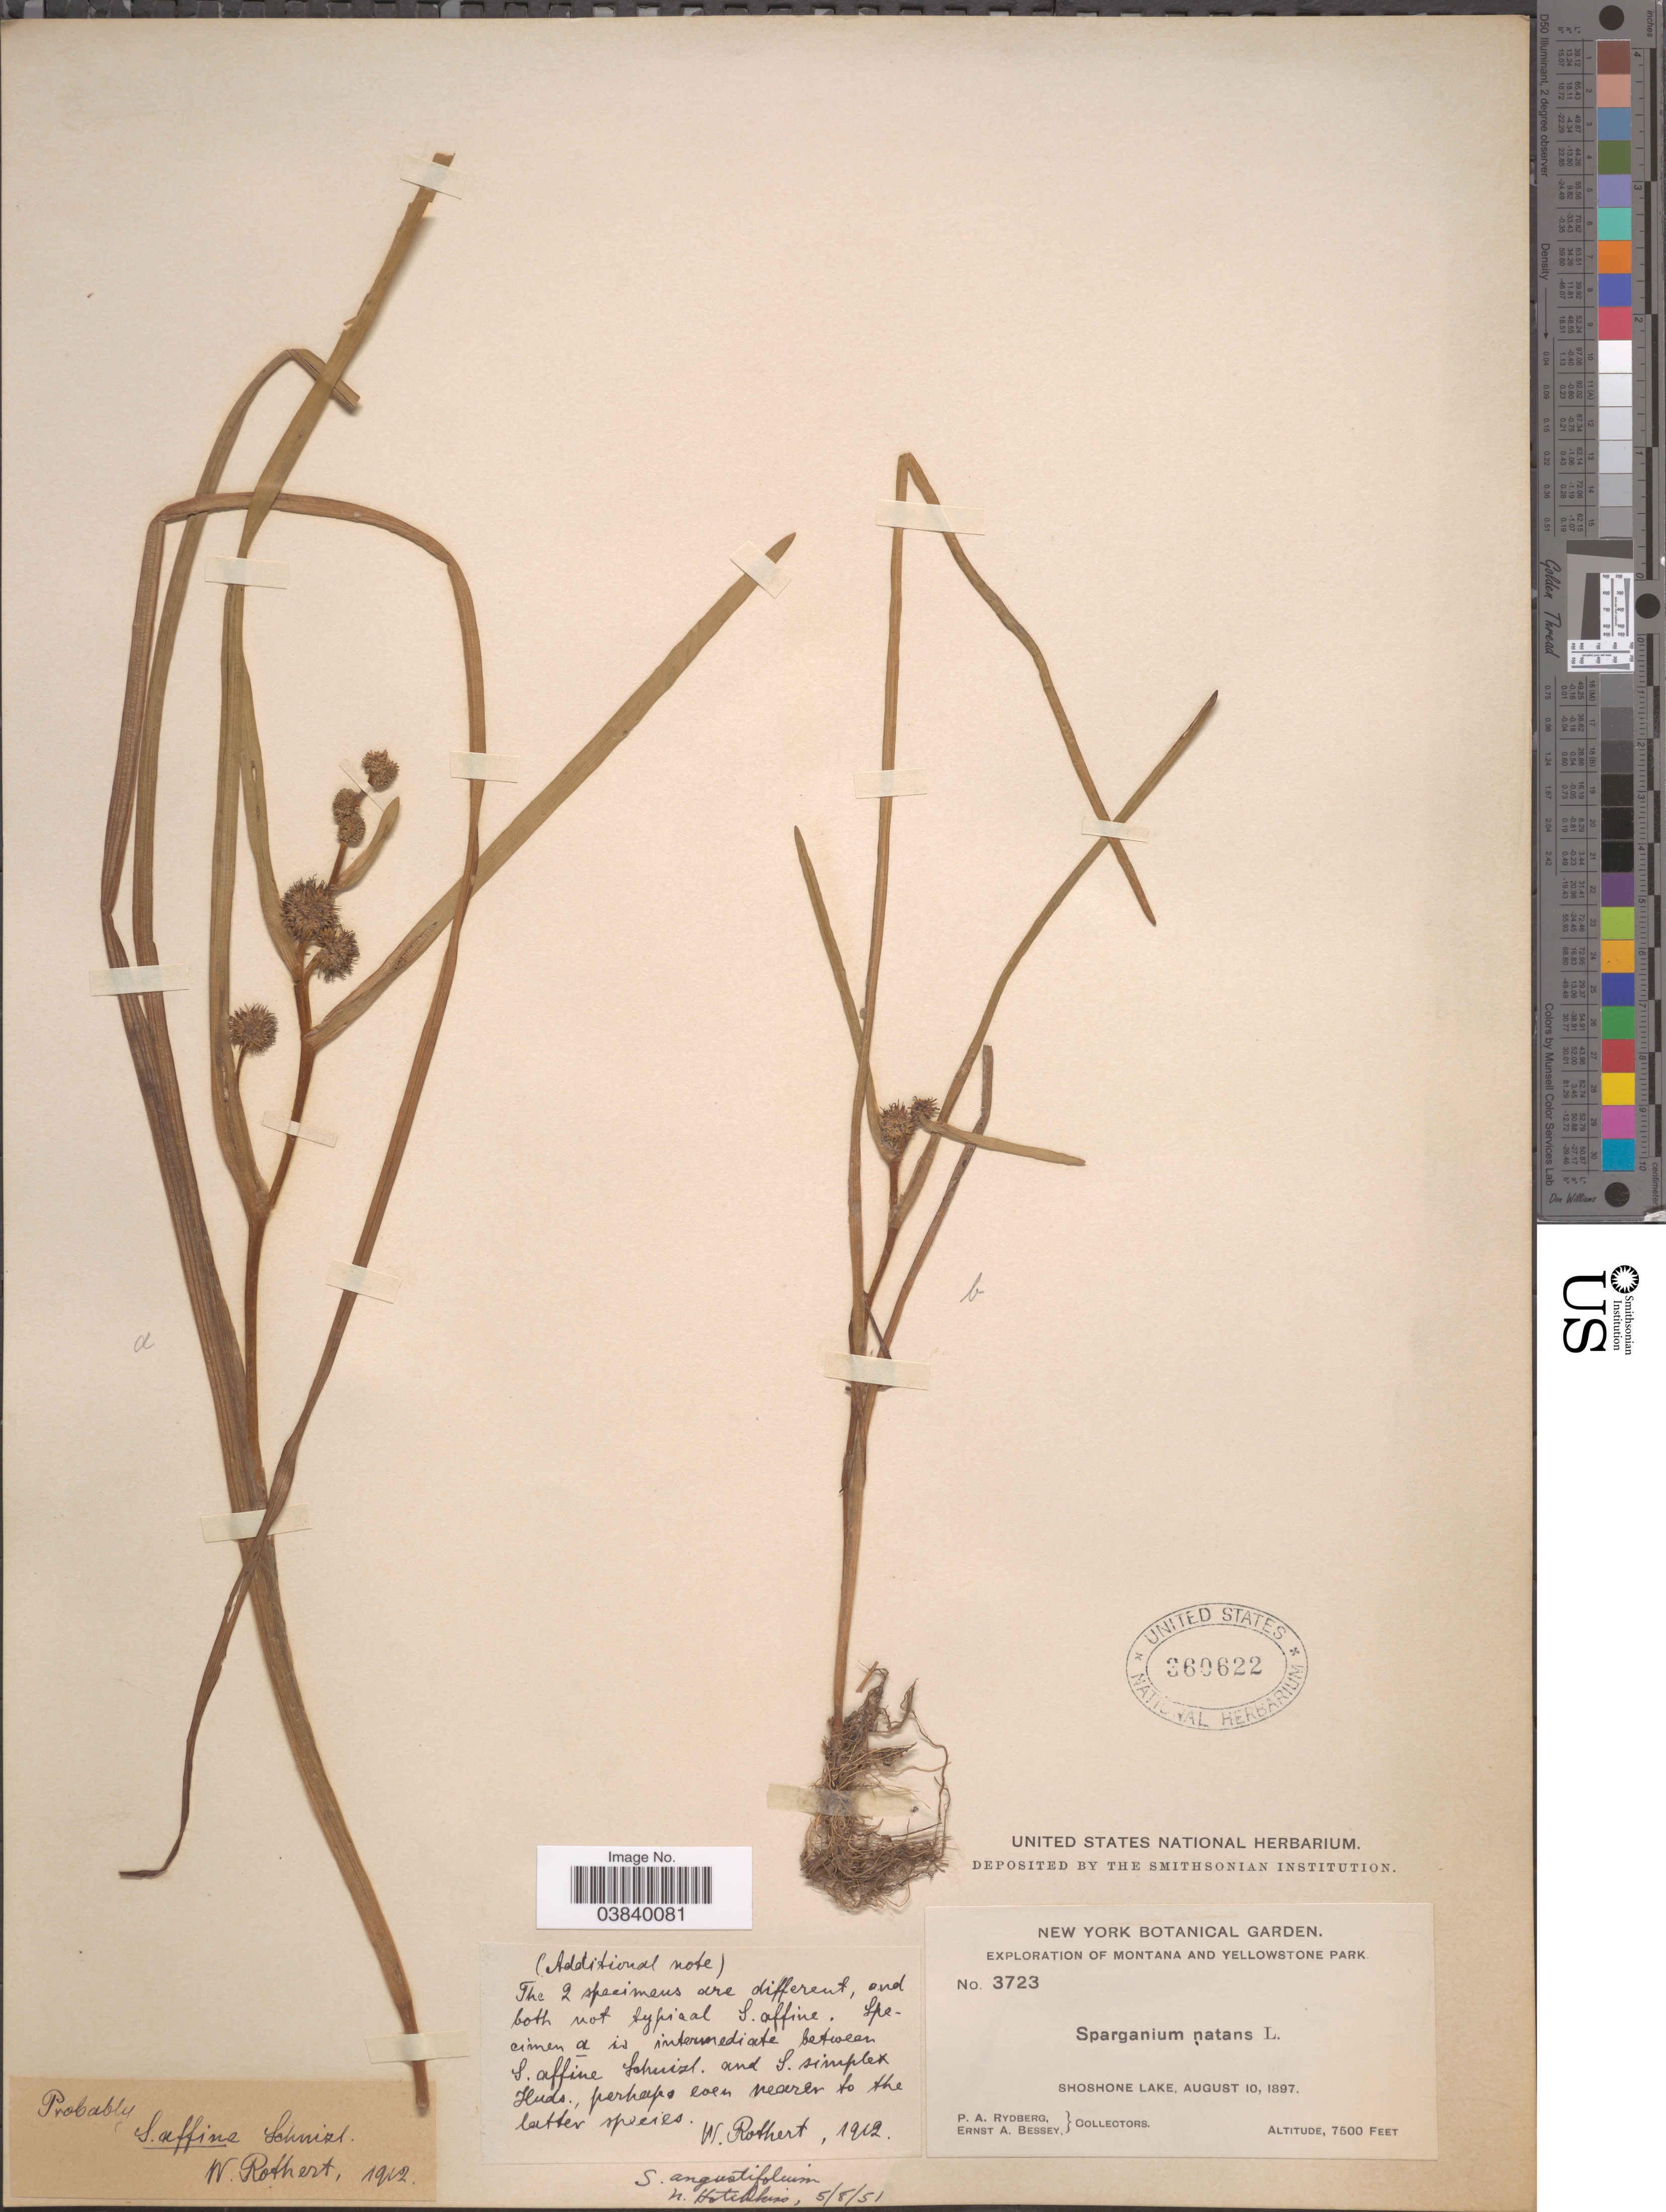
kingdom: Plantae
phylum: Tracheophyta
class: Liliopsida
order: Poales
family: Typhaceae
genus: Sparganium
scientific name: Sparganium angustifolium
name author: Michx.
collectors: P. A. Rydberg & E. A. Bessey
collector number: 3723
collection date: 1897-08-10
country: United States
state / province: Montana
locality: Montana and Yellowstone Park. Shoshone Lake.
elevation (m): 2286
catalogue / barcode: US 360622